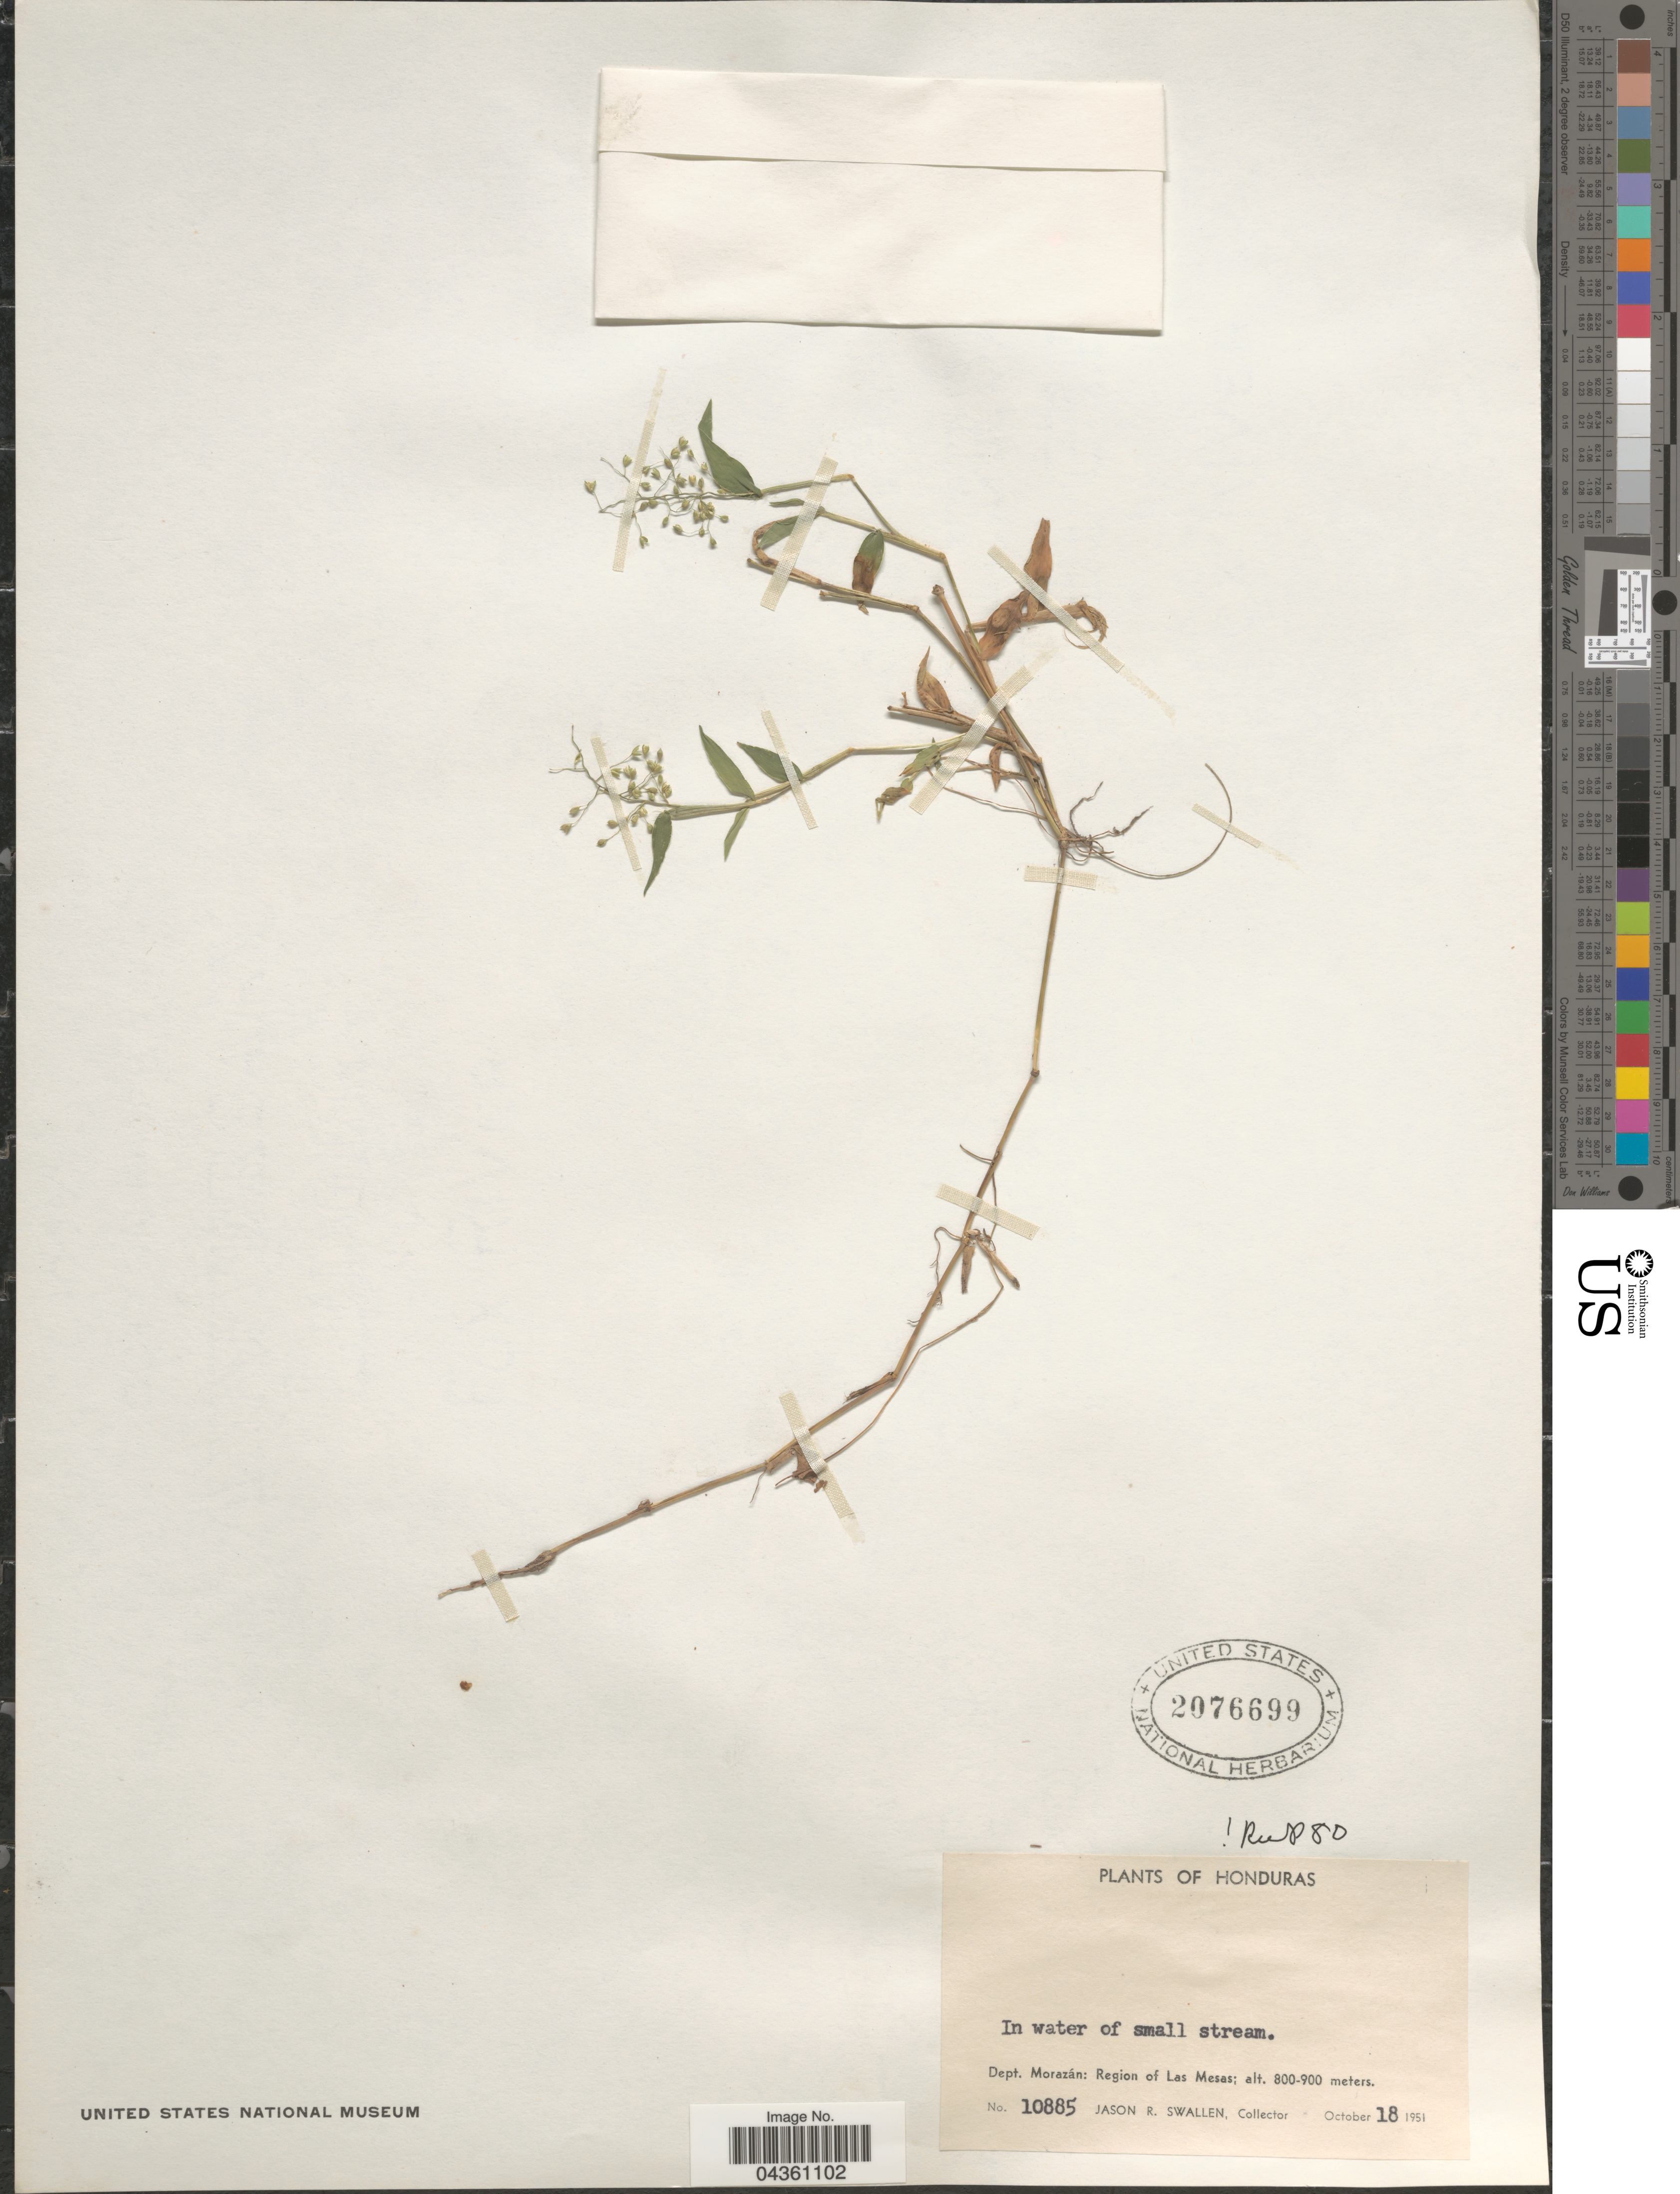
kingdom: Plantae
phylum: Tracheophyta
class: Liliopsida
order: Poales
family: Poaceae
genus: Isachne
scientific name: Isachne polygonoides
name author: (Lam.) Döll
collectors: J. R. Swallen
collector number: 10885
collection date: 1951-10-18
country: Honduras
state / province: Fco. Morazán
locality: Dept. Morazán: Region of Las Mesas.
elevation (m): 800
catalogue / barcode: US 2076699